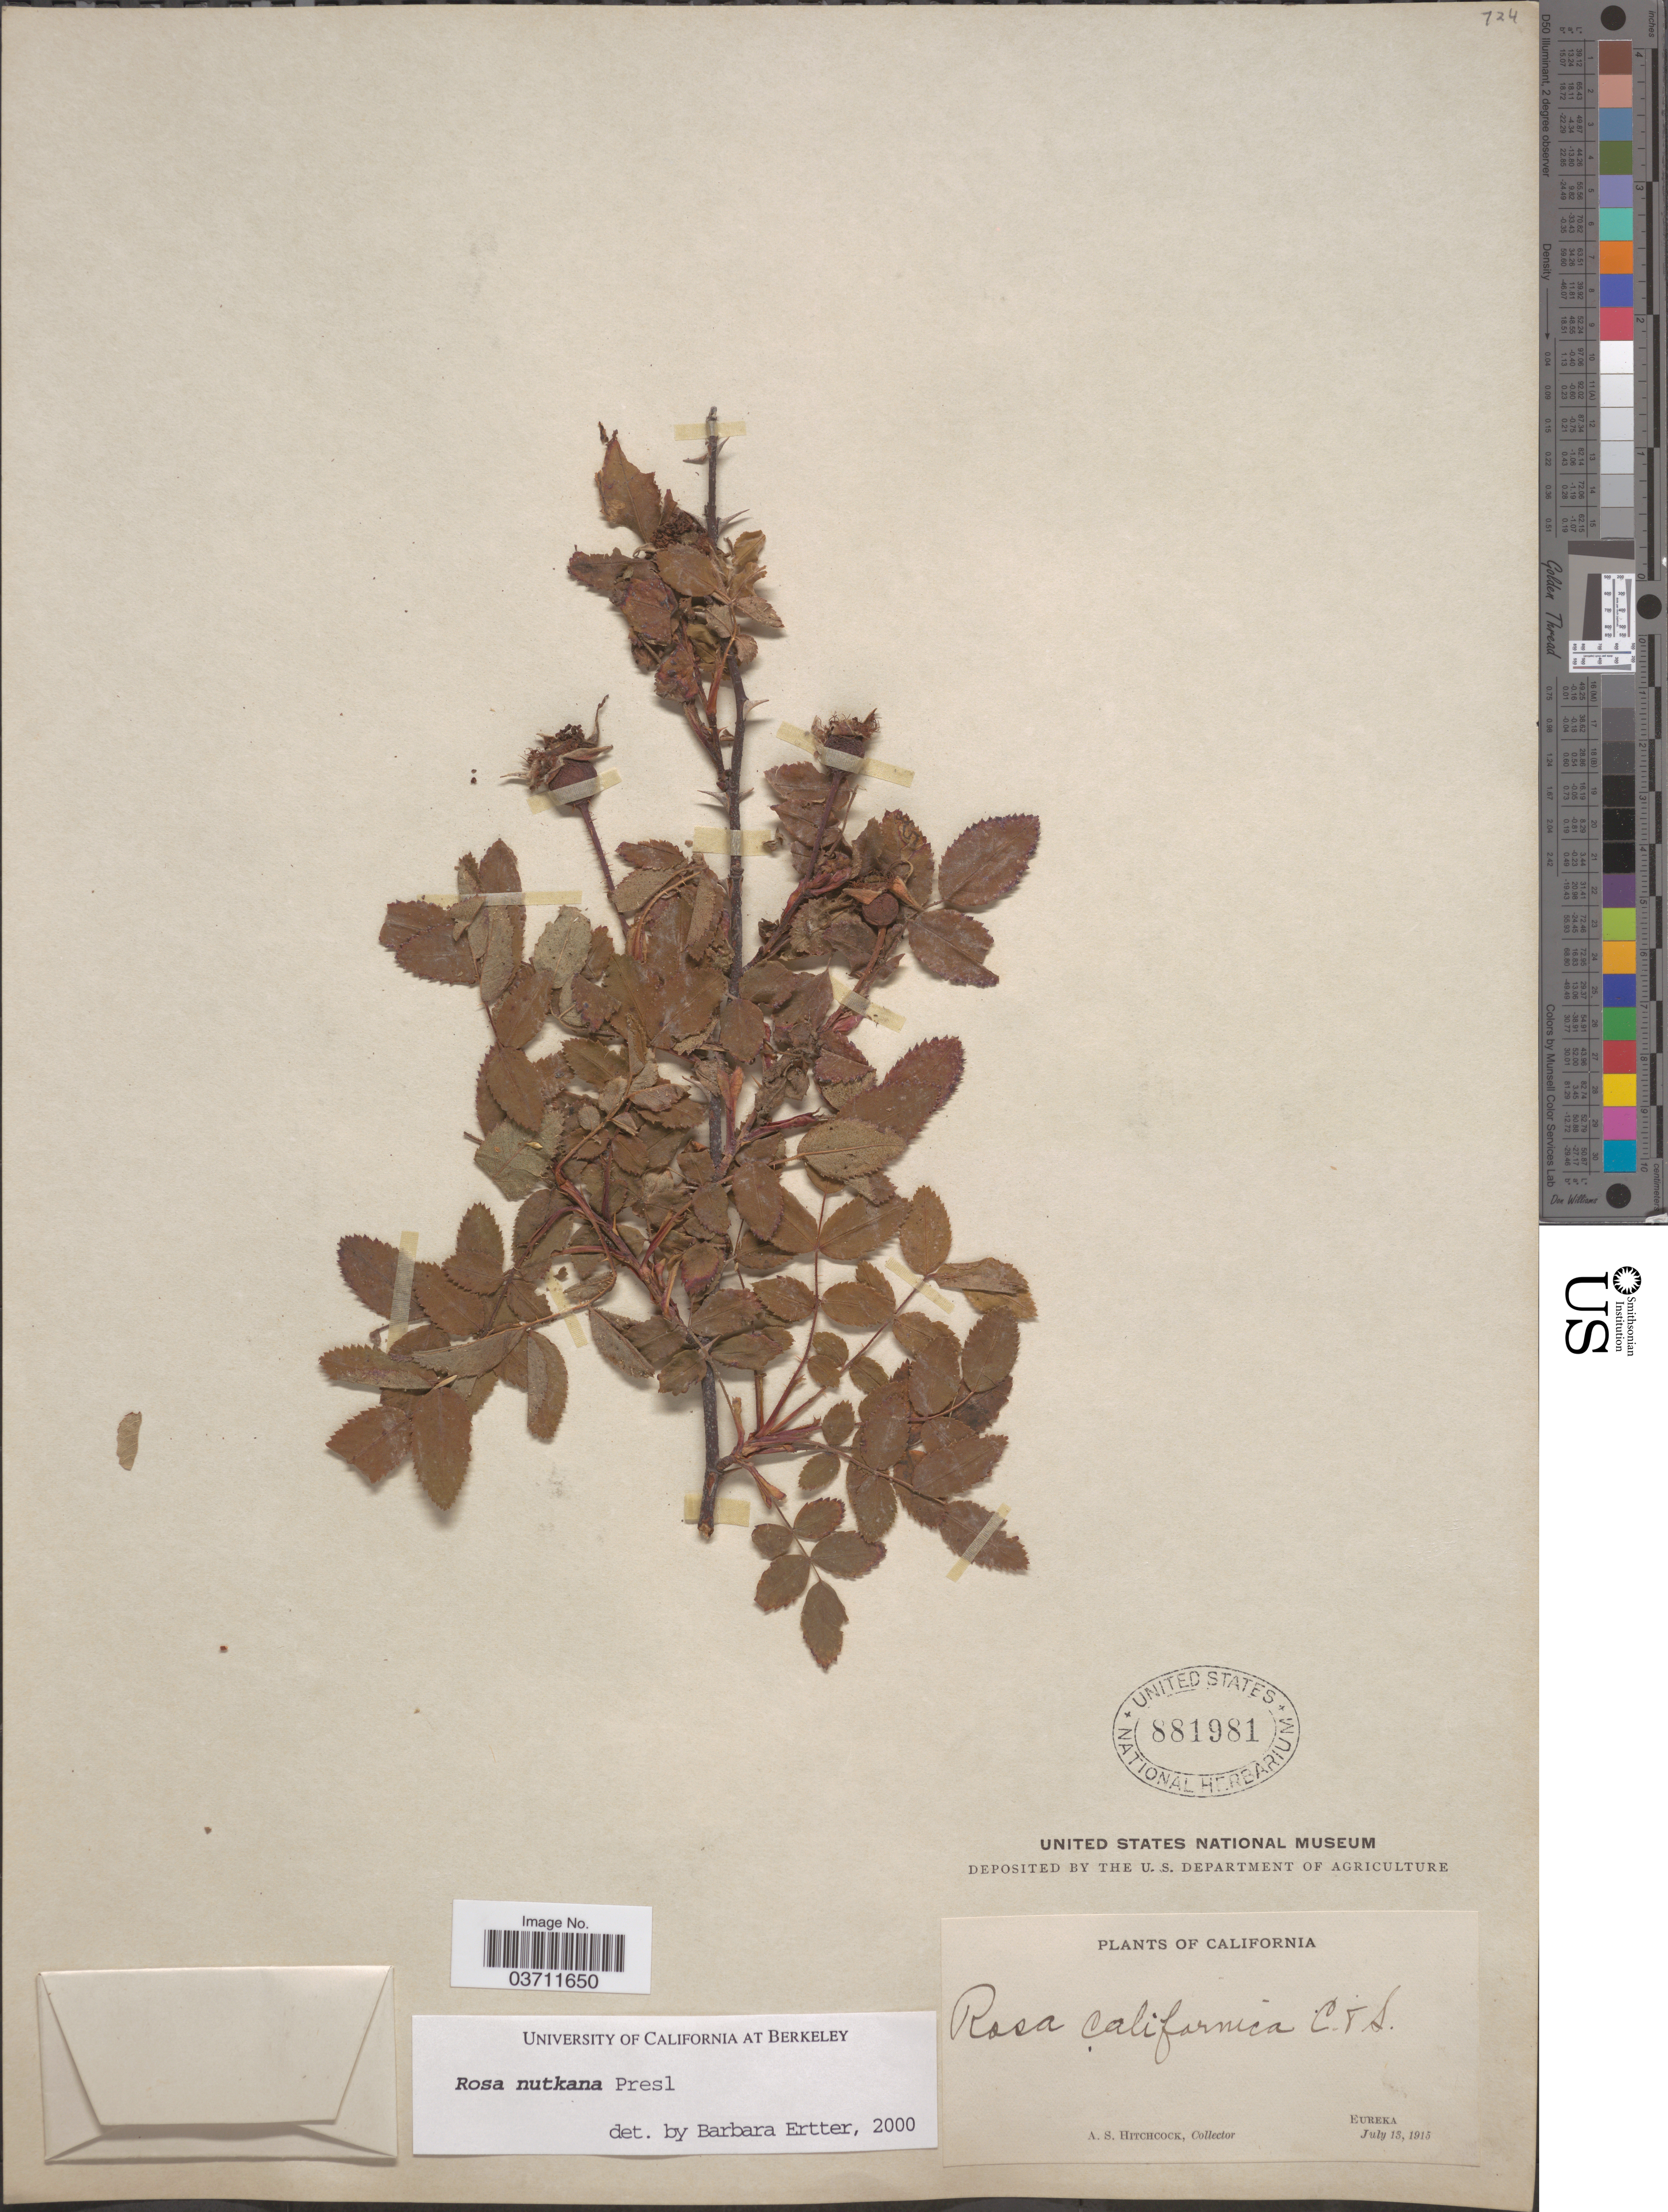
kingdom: Plantae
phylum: Tracheophyta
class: Magnoliopsida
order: Rosales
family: Rosaceae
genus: Rosa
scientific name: Rosa nutkana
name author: C. Presl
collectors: A. S. Hitchcock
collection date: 1915-07-13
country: United States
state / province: California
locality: Eureka.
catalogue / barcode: US 881981